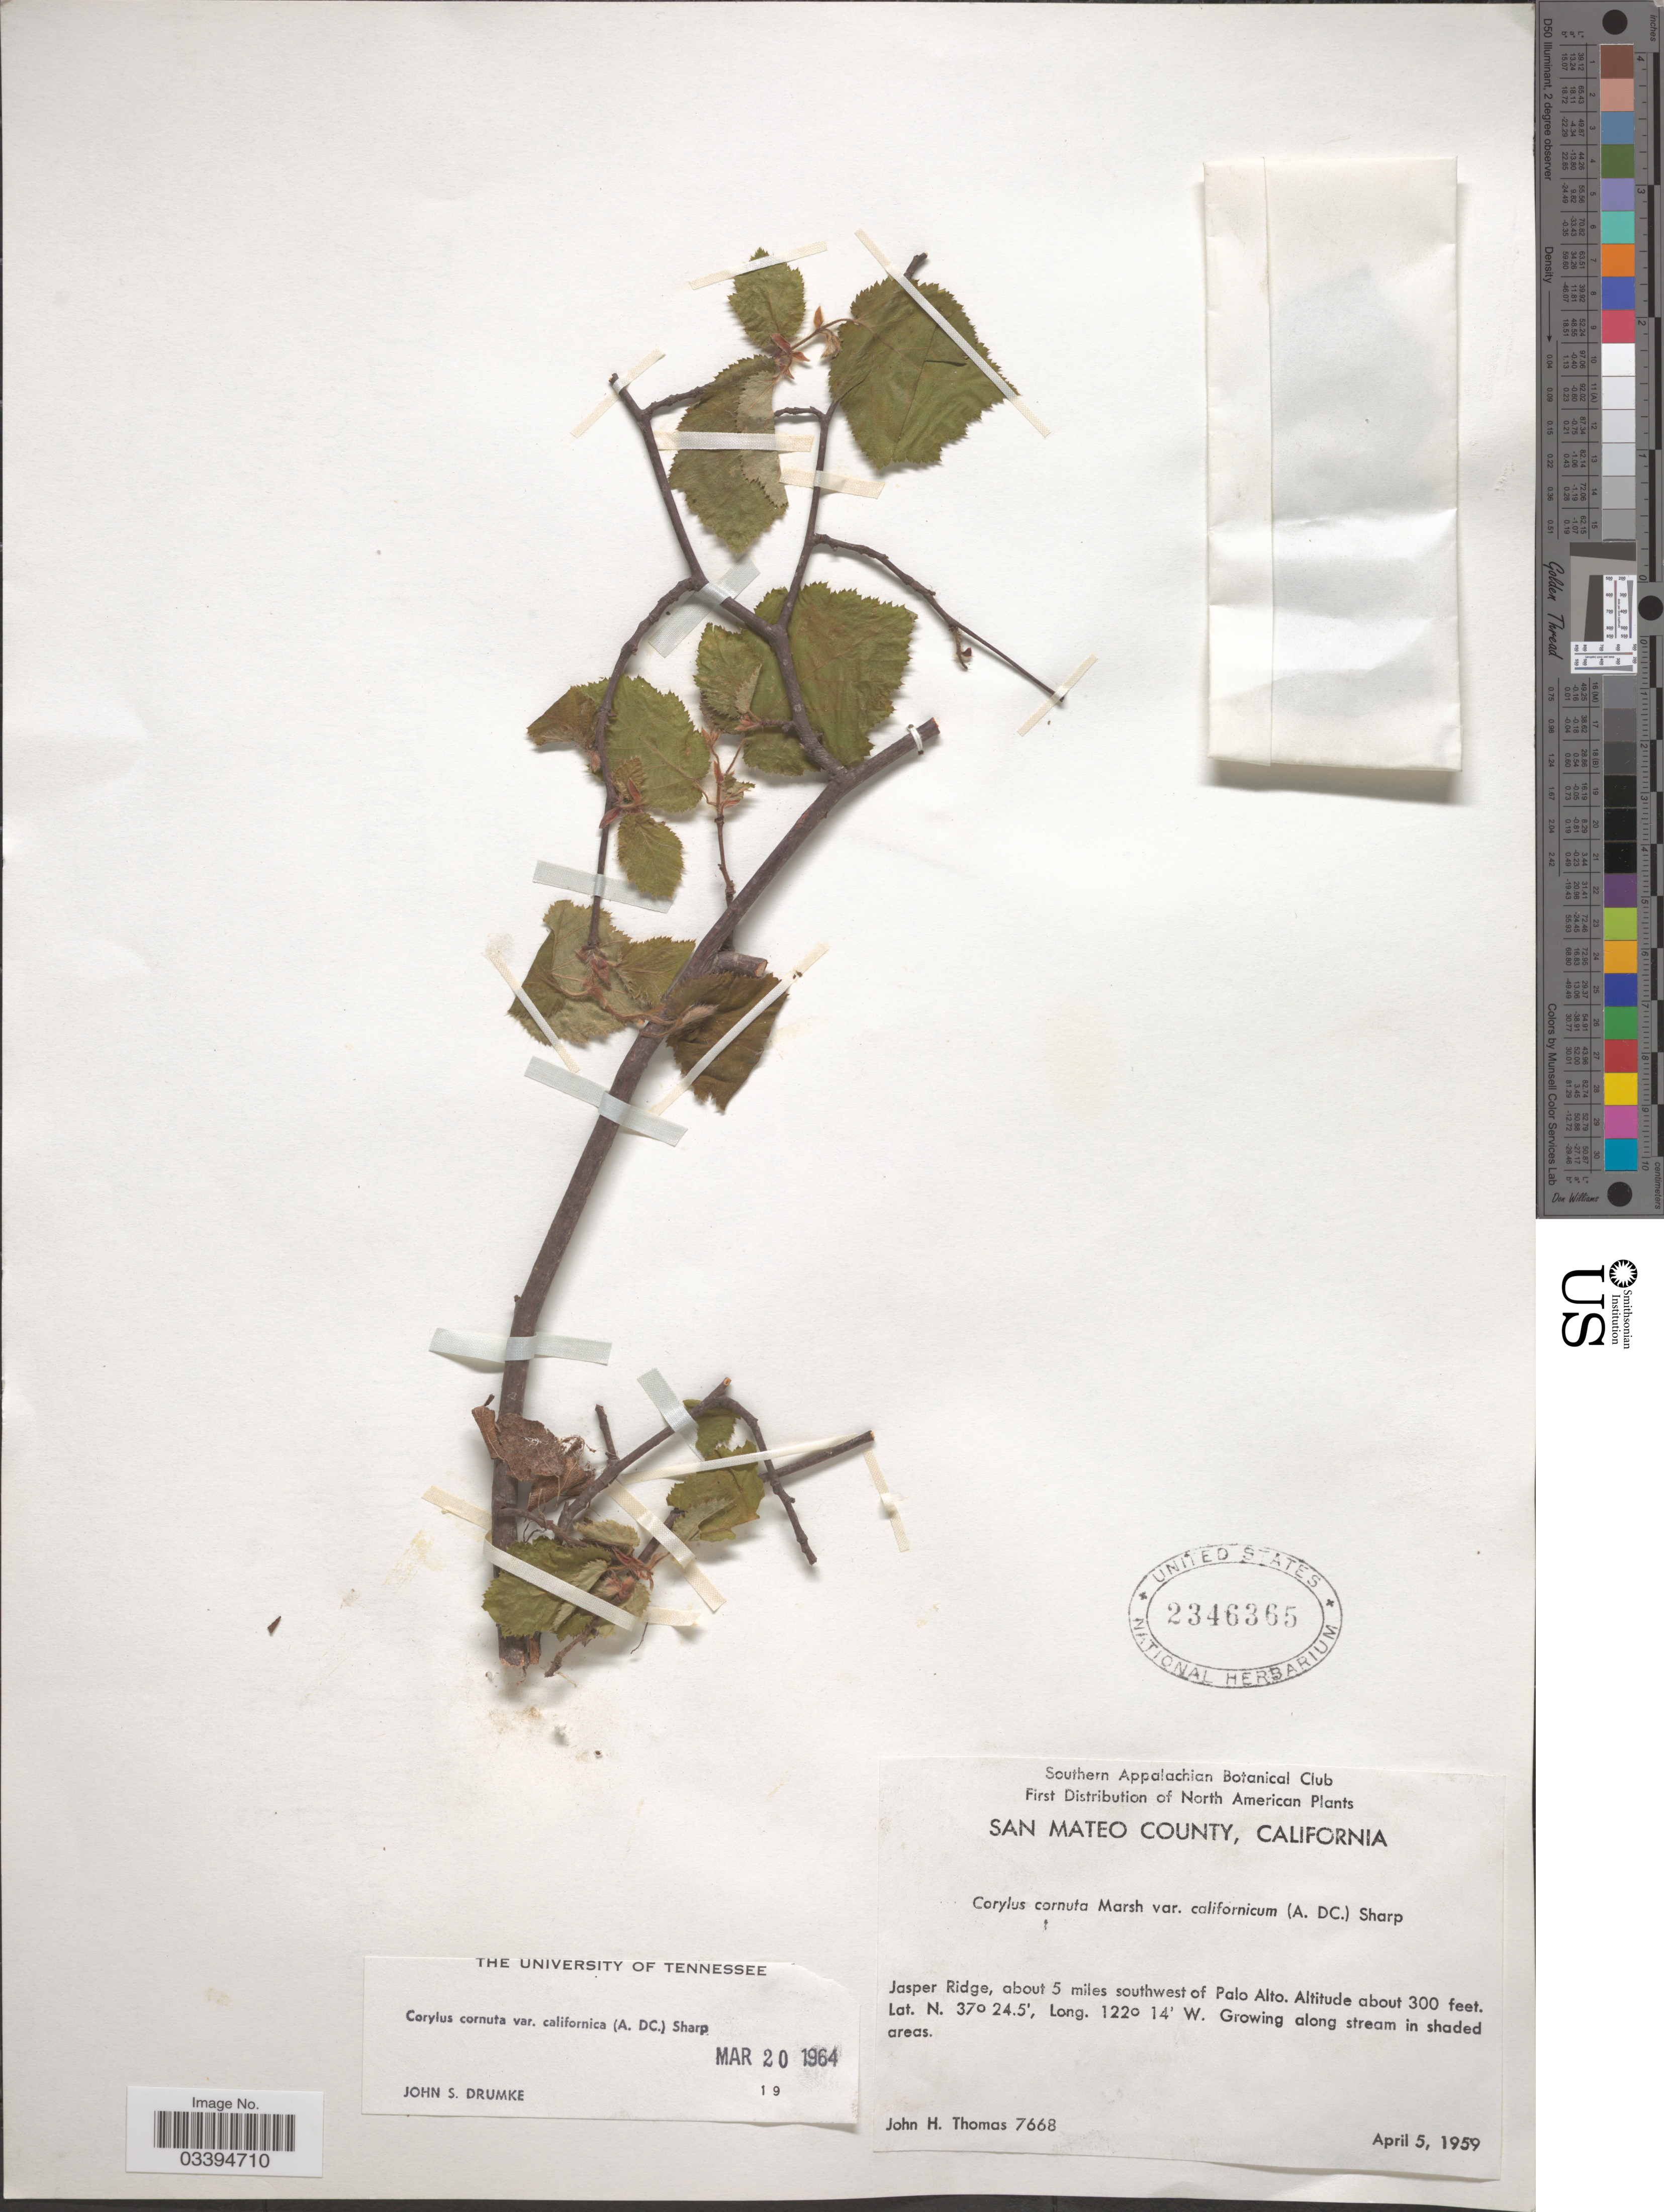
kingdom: Plantae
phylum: Tracheophyta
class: Magnoliopsida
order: Fagales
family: Betulaceae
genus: Corylus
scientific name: Corylus cornuta var. californica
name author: Marshall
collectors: J. H. Thomas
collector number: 7668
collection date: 1959-04-05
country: United States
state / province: California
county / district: San Mateo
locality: San Mateo County. Jasper Ridge, about 5 miles southwest of Palo Alto.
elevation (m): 91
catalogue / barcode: US 2346365